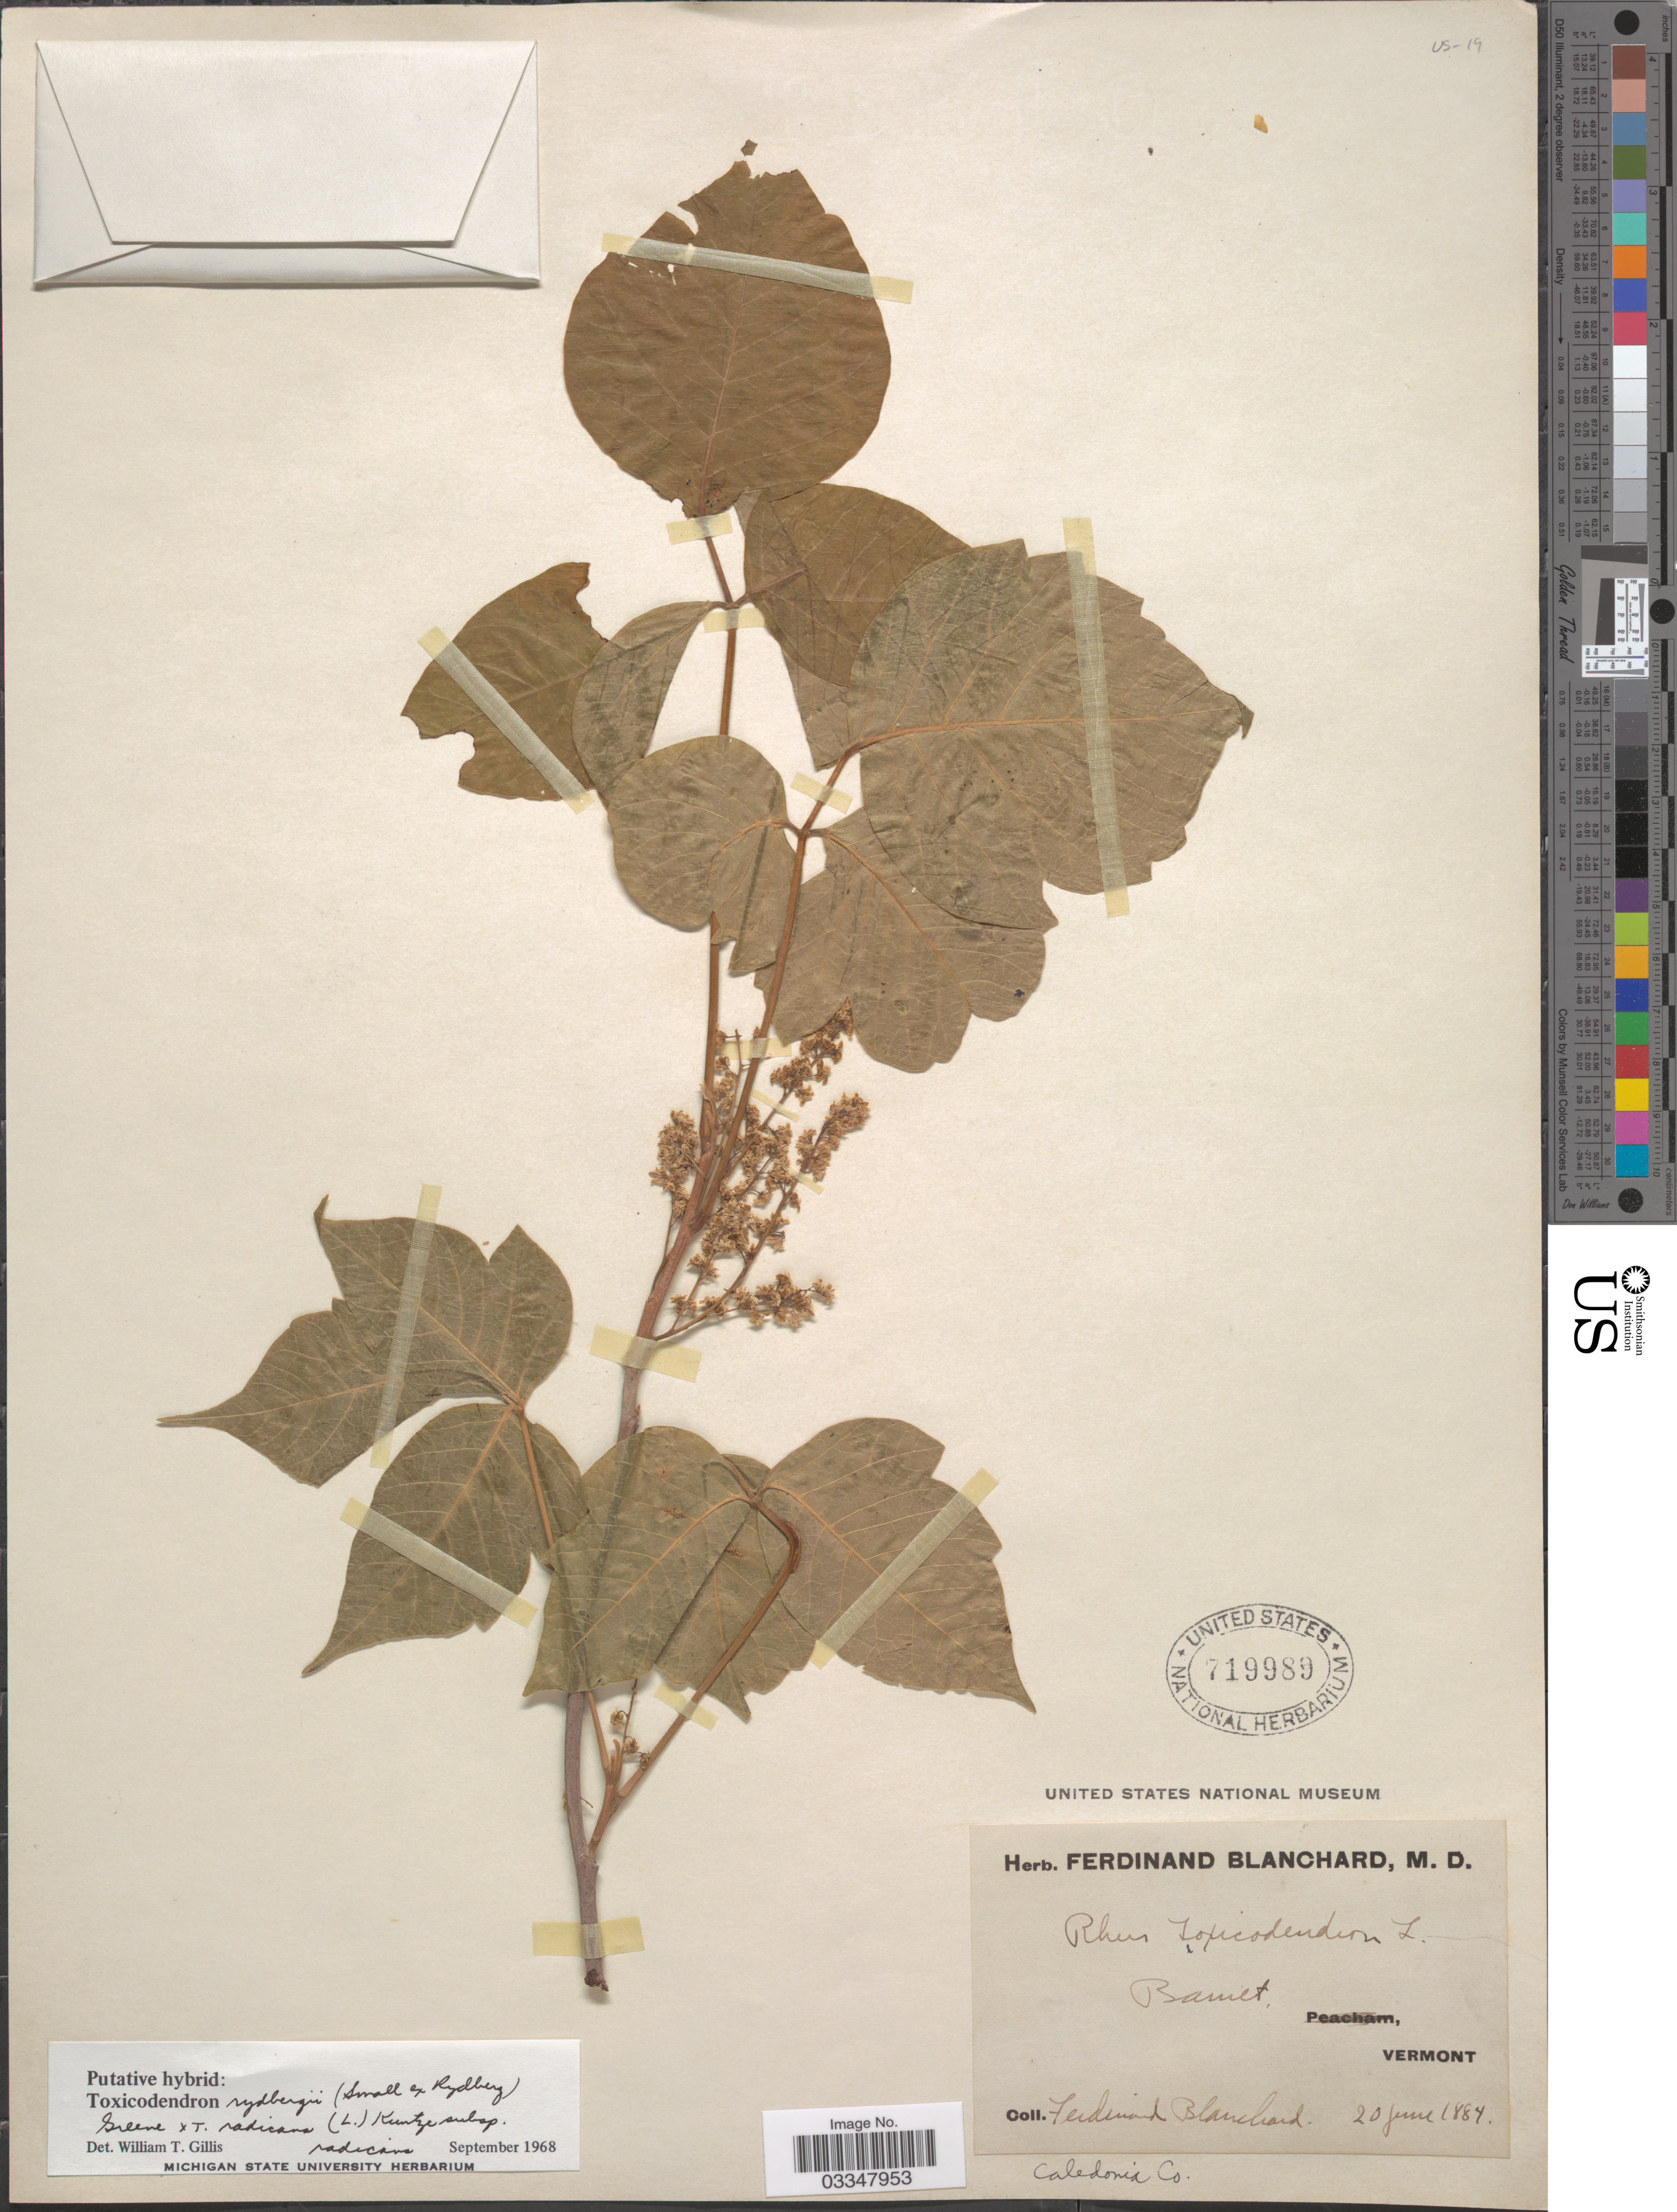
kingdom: Plantae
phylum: Tracheophyta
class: Magnoliopsida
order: Sapindales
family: Anacardiaceae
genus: Toxicodendron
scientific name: Toxicodendron radicans subsp. radicans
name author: (L.) Kuntze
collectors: F. Blanchard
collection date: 1884-06-20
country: United States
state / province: Vermont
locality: Barnet. Caledonia Co.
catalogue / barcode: US 719989